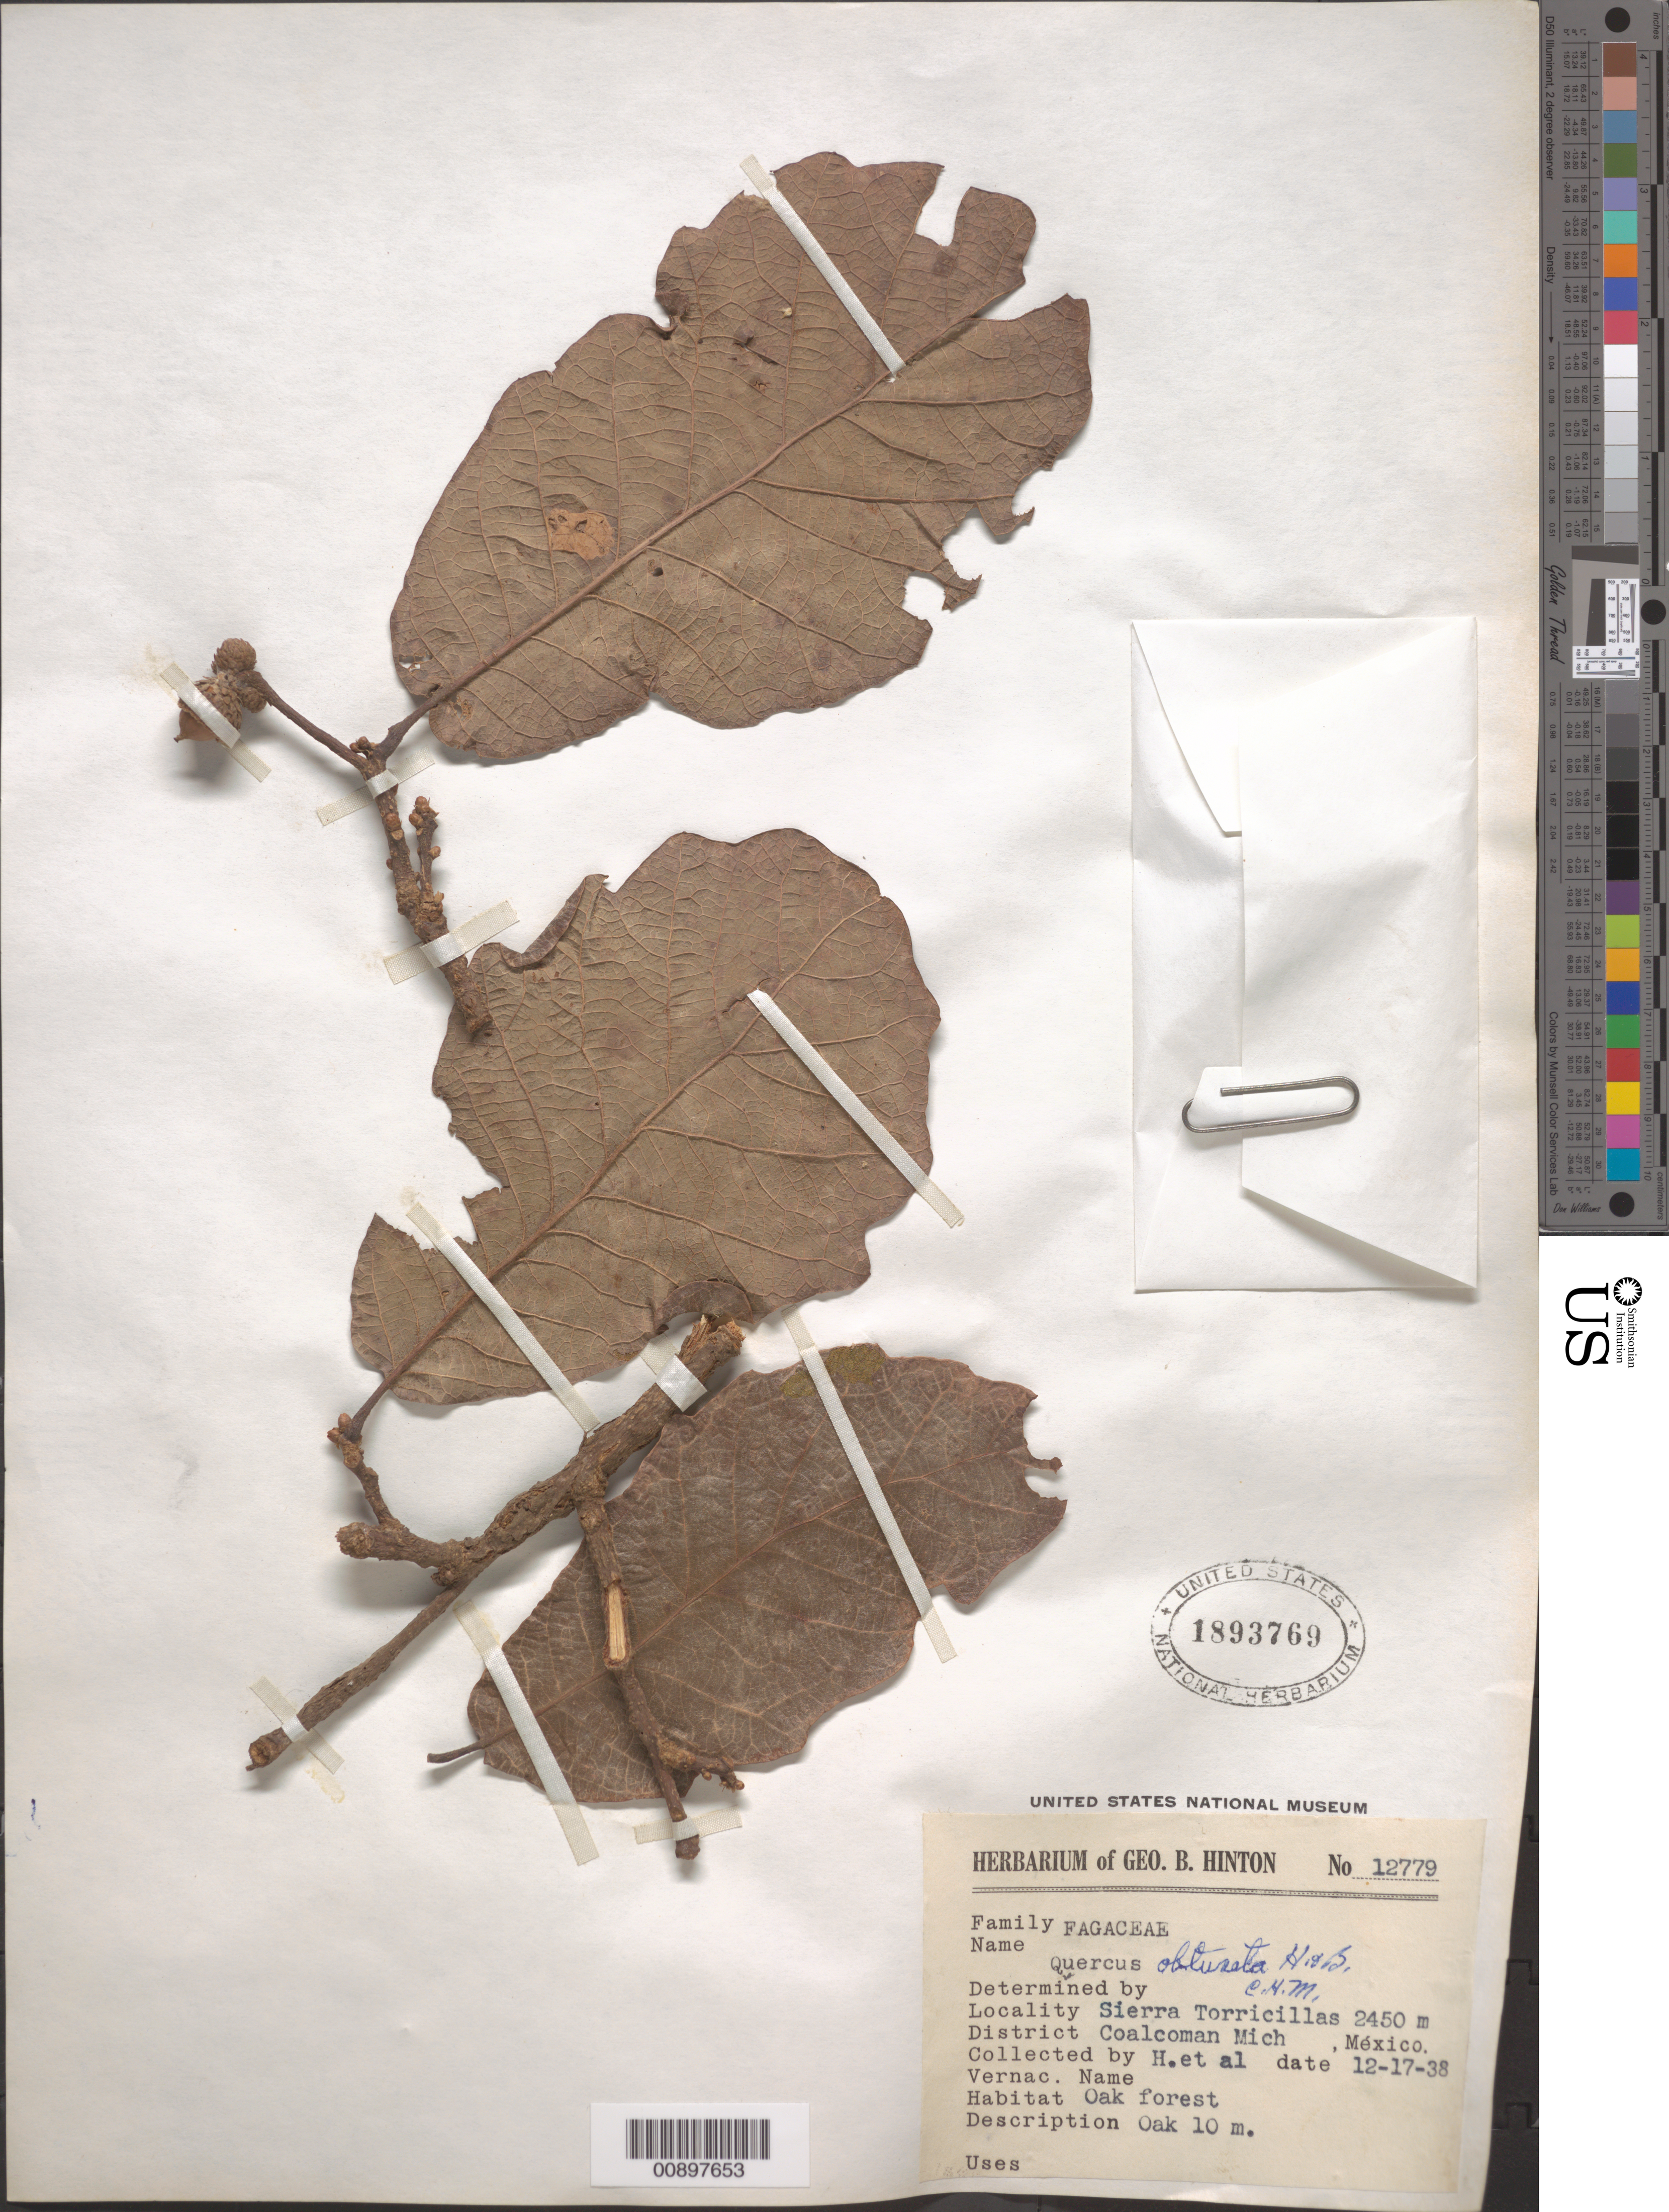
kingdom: Plantae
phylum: Tracheophyta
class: Magnoliopsida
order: Fagales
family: Fagaceae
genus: Quercus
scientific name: Quercus obtusata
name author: Humb. & Bonpl.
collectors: G. B. Hinton & et al.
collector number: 12779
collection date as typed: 17 Dec 1938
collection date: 1938-12-17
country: Mexico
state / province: Michoacán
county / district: Coalcomán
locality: Sierra Torricillas, District Coalcomán, Michoacán.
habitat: Oak forest.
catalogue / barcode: US 1893769